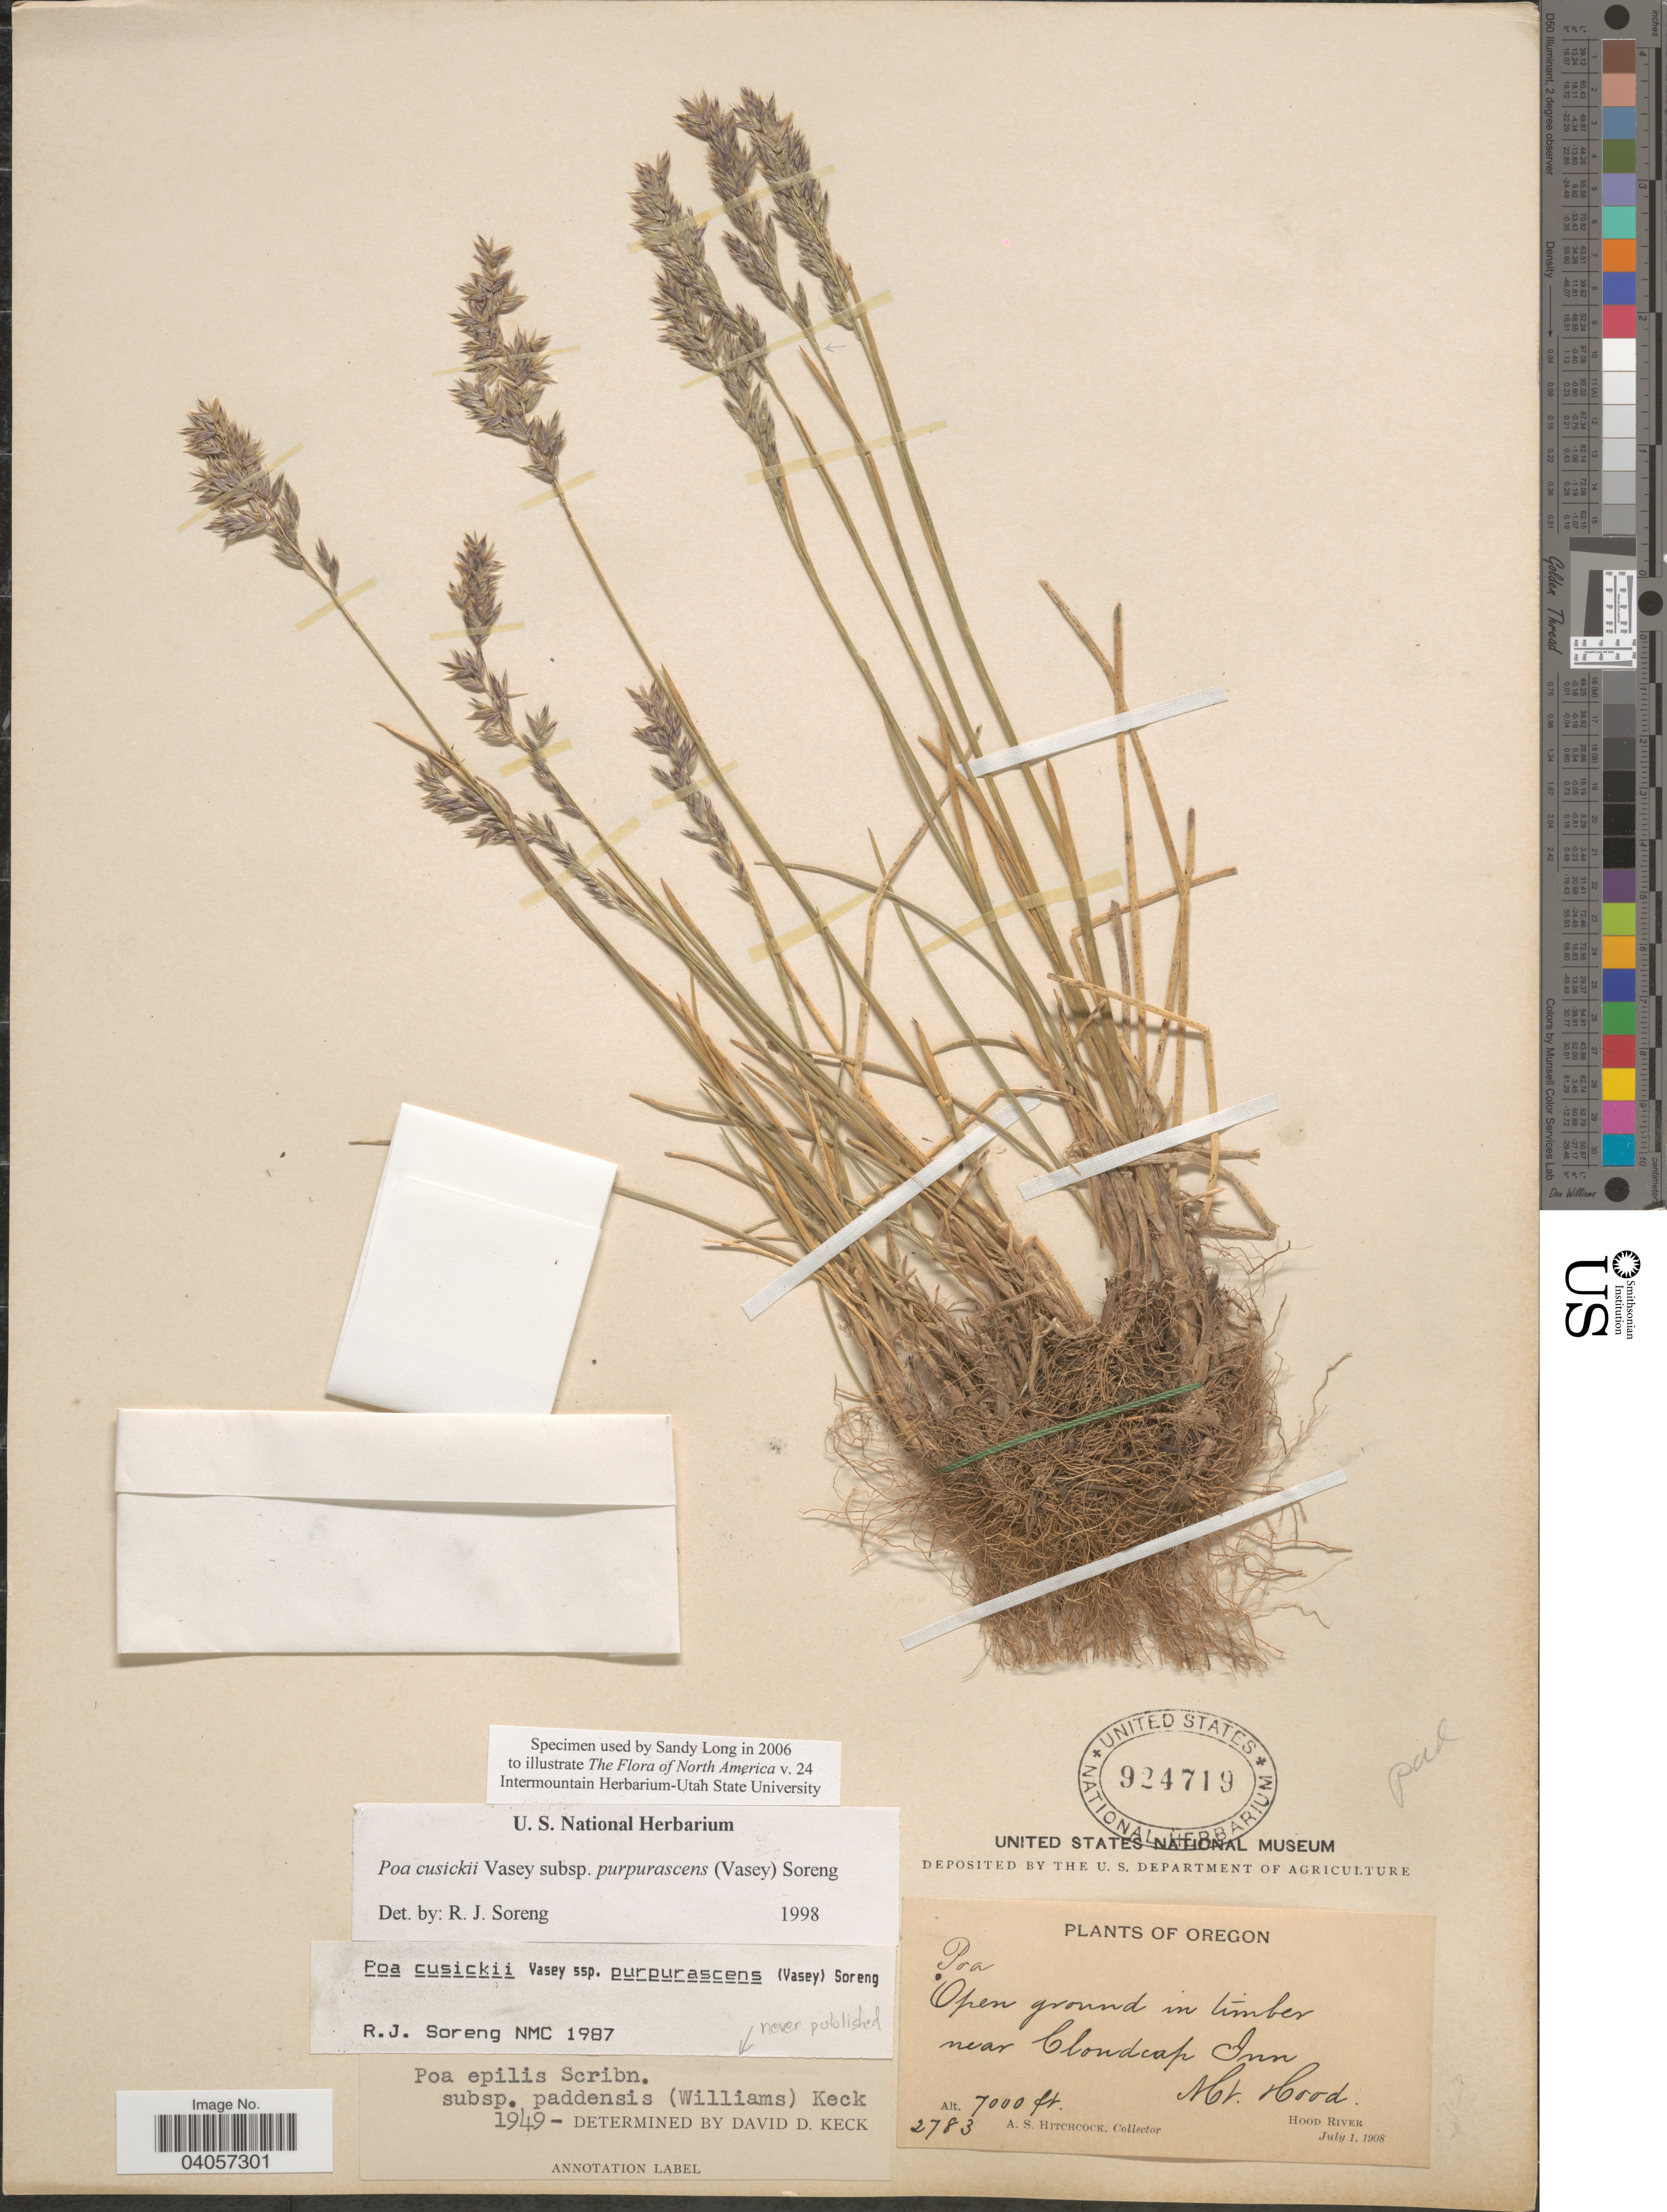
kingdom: Plantae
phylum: Tracheophyta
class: Liliopsida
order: Poales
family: Poaceae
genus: Poa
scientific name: Poa cusickii subsp. purpurascens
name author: (Vasey) Soreng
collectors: A. S. Hitchcock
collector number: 2783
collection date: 1908-07-01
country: United States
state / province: Oregon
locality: Open ground in timber near Cloudcap Inn. Mt. Hood. Hood River.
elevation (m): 2134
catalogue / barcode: US 924719